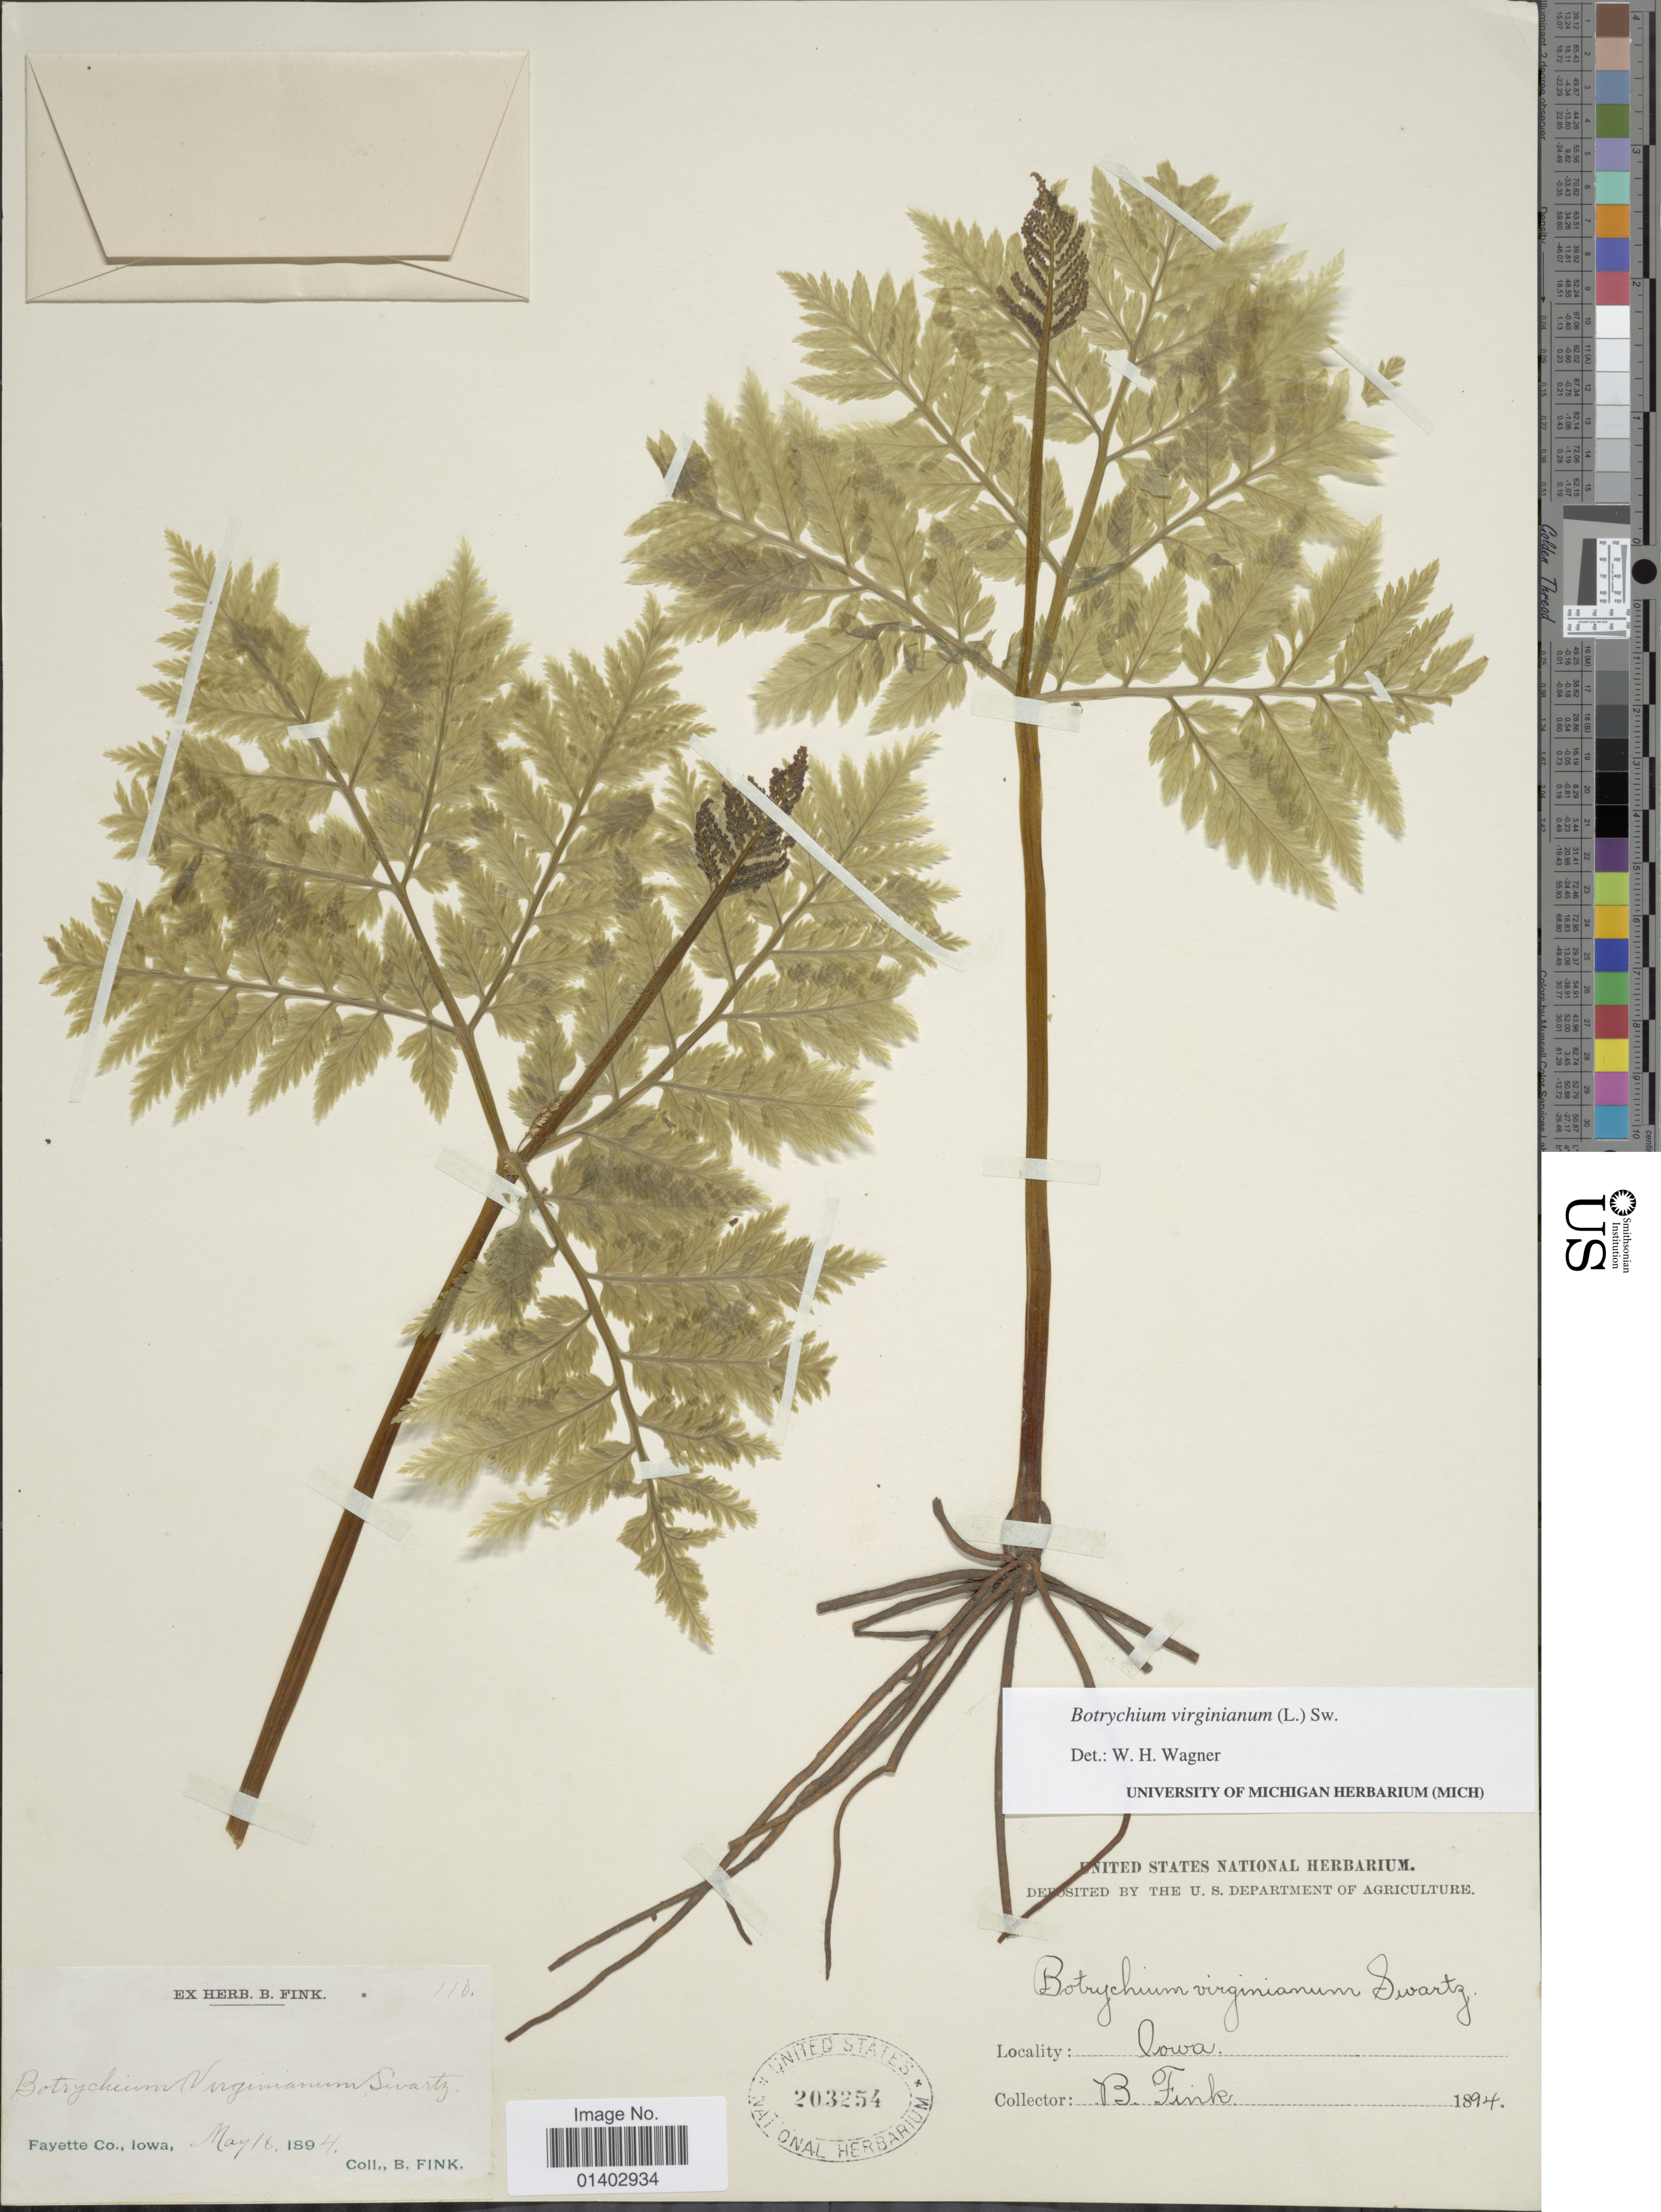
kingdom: Plantae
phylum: Tracheophyta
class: Polypodiopsida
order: Ophioglossales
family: Ophioglossaceae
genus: Botrychium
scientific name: Botrychium virginianum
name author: (L.) Sw.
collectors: B. Fink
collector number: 110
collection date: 1894-05-16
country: United States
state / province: Iowa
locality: Fayette Co.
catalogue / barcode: US 203254